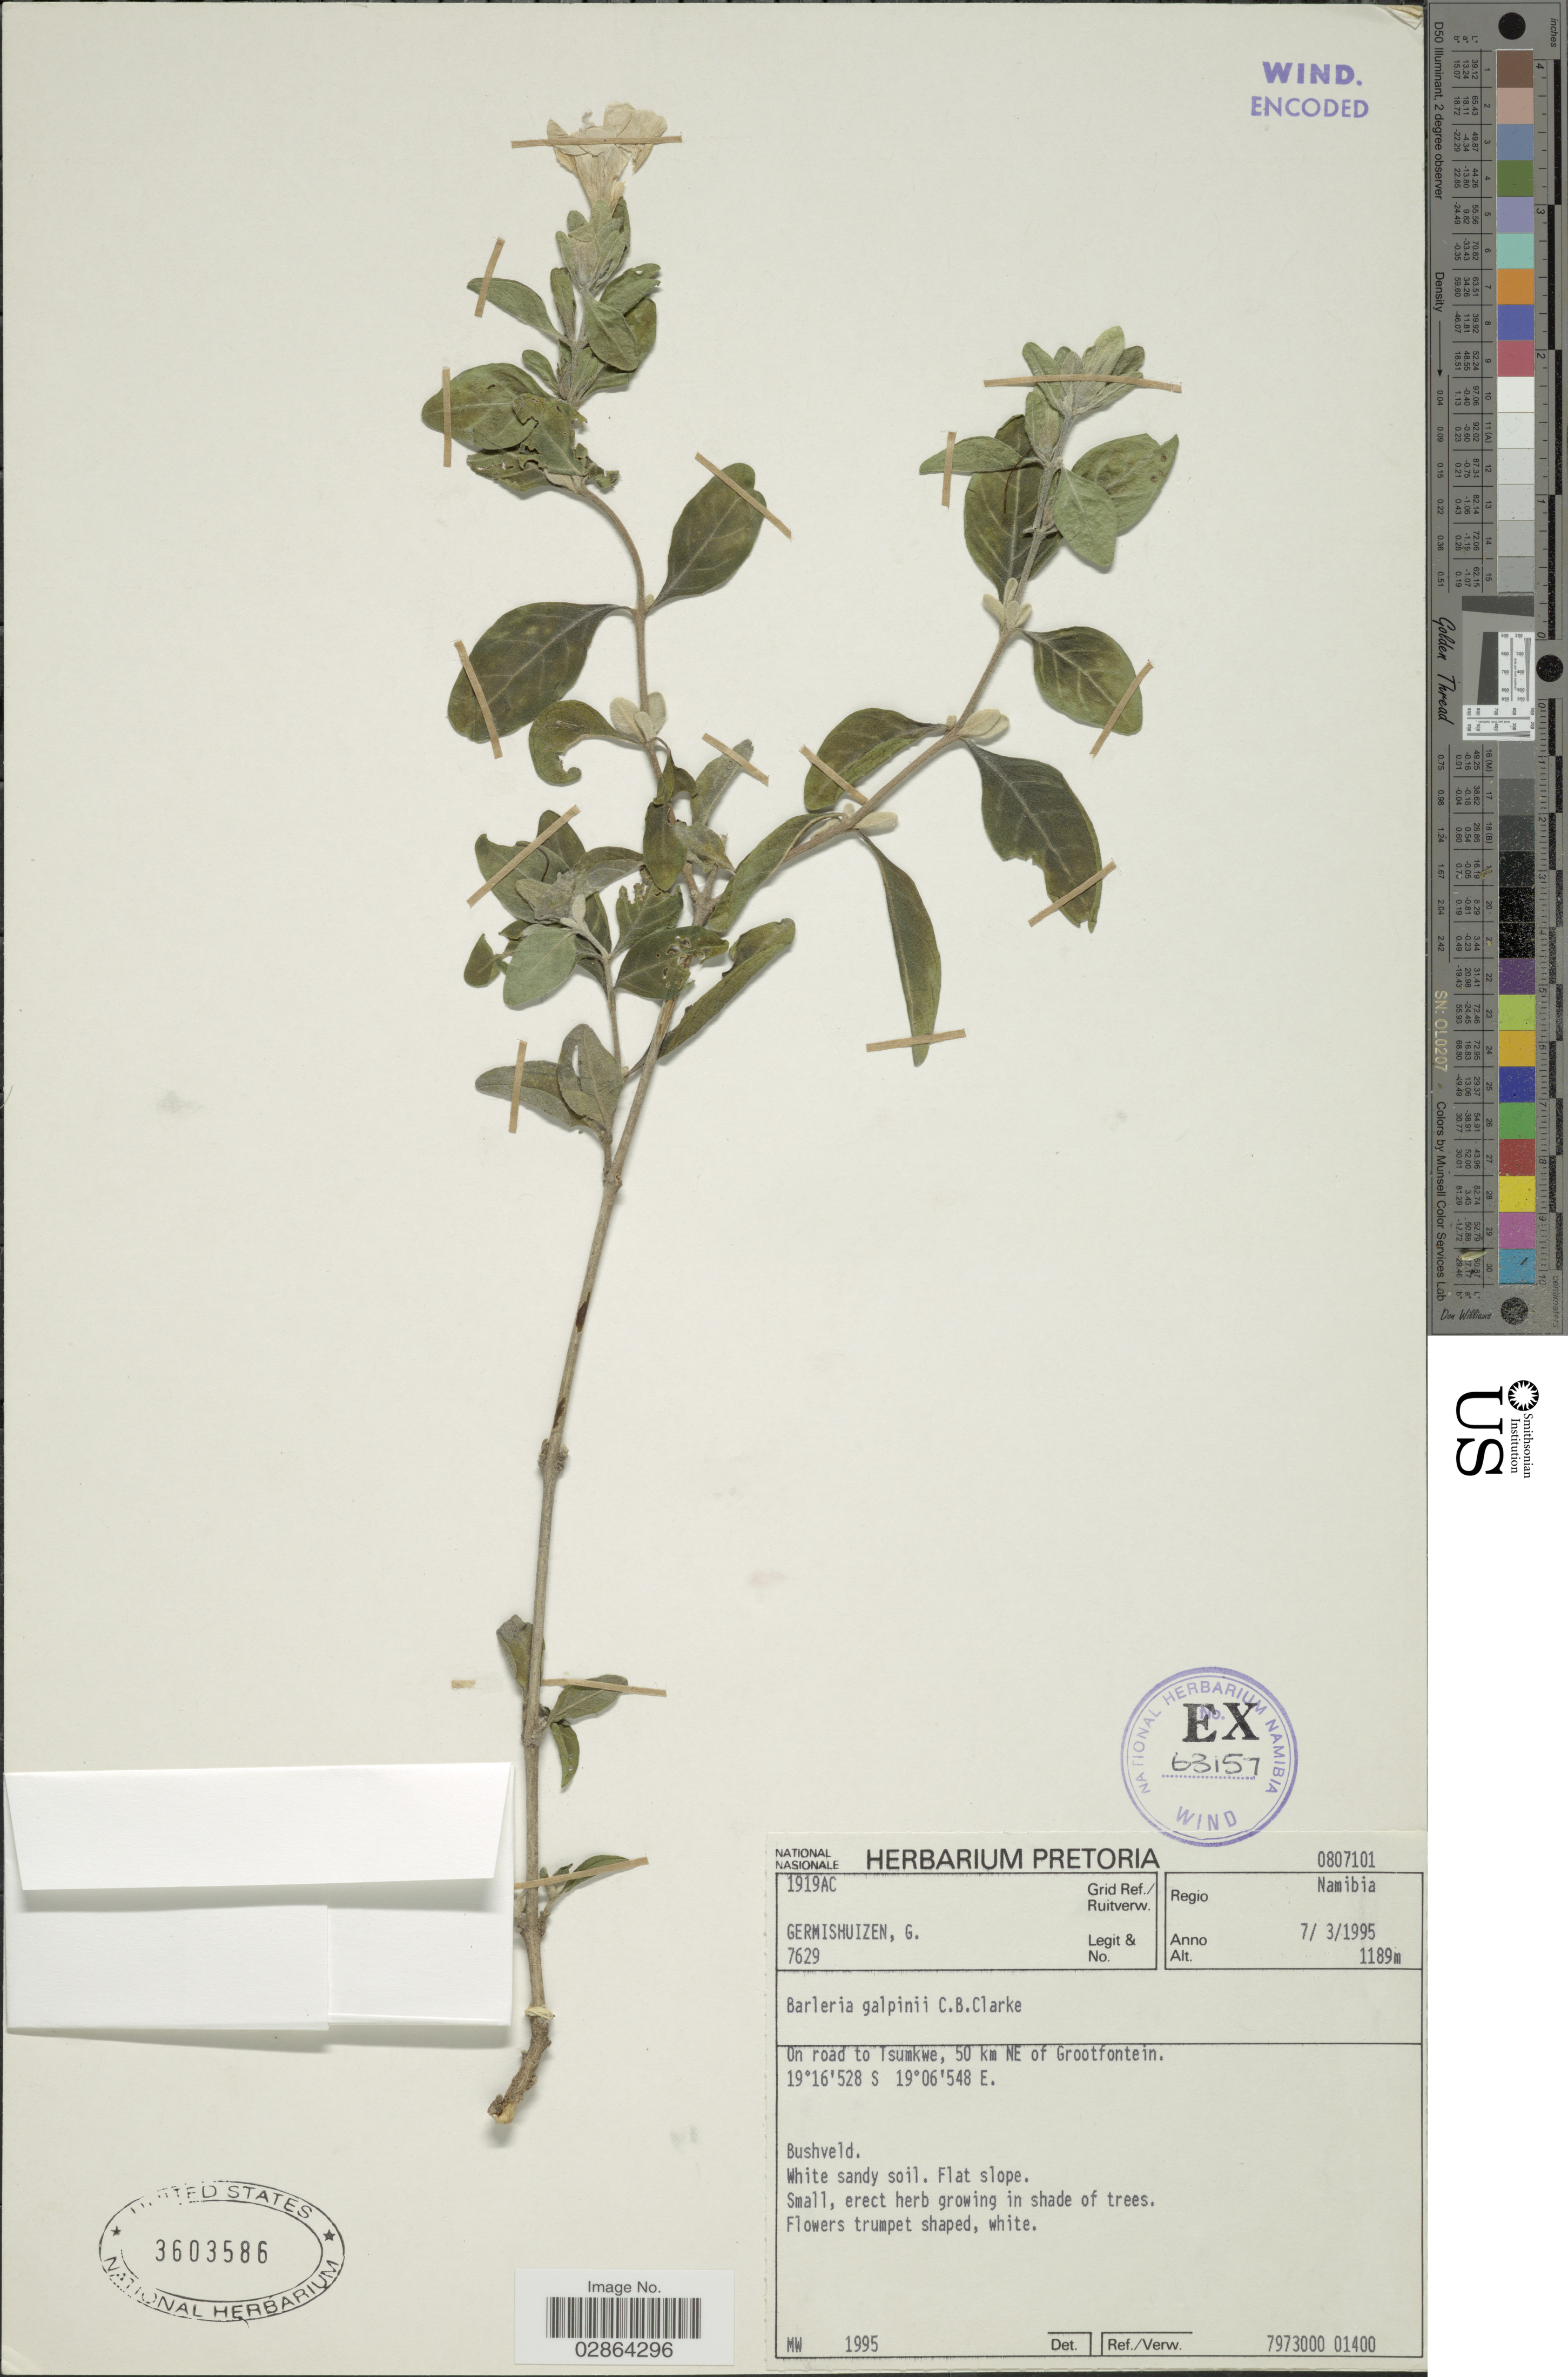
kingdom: Plantae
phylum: Tracheophyta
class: Magnoliopsida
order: Lamiales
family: Acanthaceae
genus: Barleria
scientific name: Barleria galpinii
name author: C.B. Clarke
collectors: G. Germishuizen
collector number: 7629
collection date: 1995-03-07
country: Namibia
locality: Grid Ref./Ruitverw. 1919AC, Regio Namibia, On road to Tsumkwe, 50 km NE of Grootfontein.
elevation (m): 1189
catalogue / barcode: US 3603586